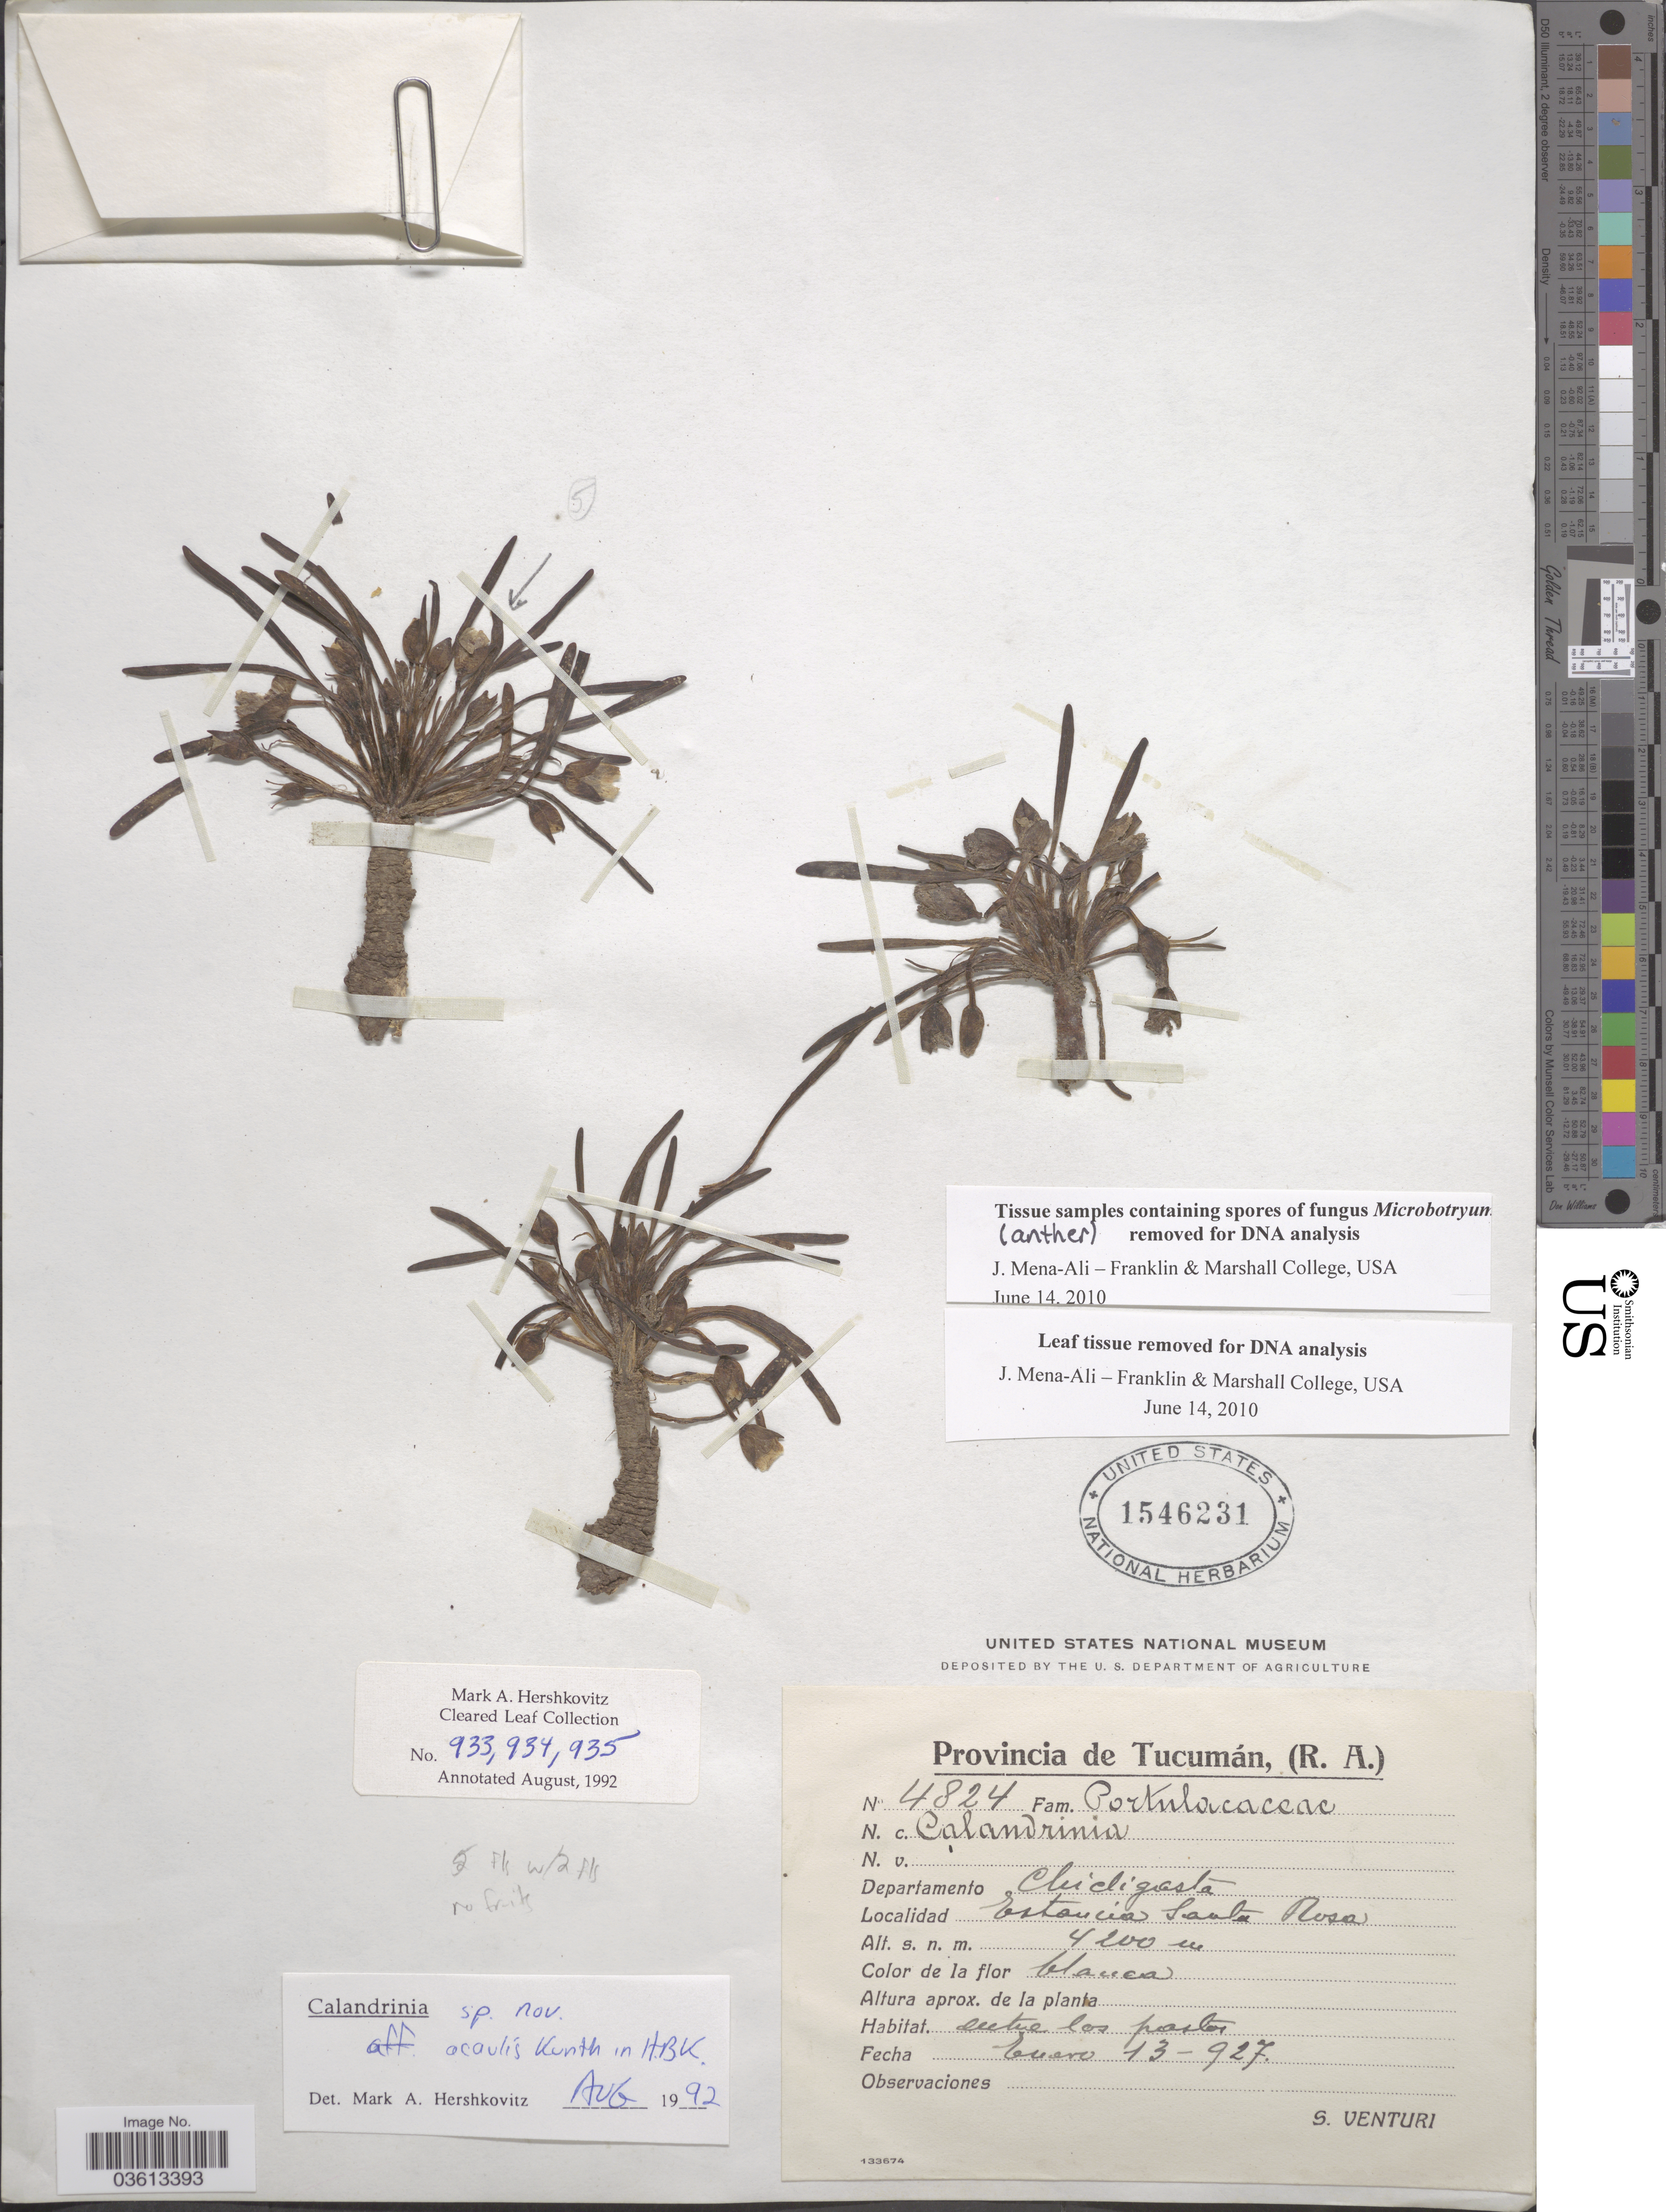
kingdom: Plantae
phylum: Tracheophyta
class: Magnoliopsida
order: Caryophyllales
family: Montiaceae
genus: Calandrinia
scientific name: Calandrinia acaulis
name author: Kunth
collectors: S. Venturi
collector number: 4824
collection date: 1927-01-13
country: Argentina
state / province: Tucuman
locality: Departamento Chicligasta. Estancia Santa Rosa.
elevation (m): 4200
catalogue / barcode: US 1546231